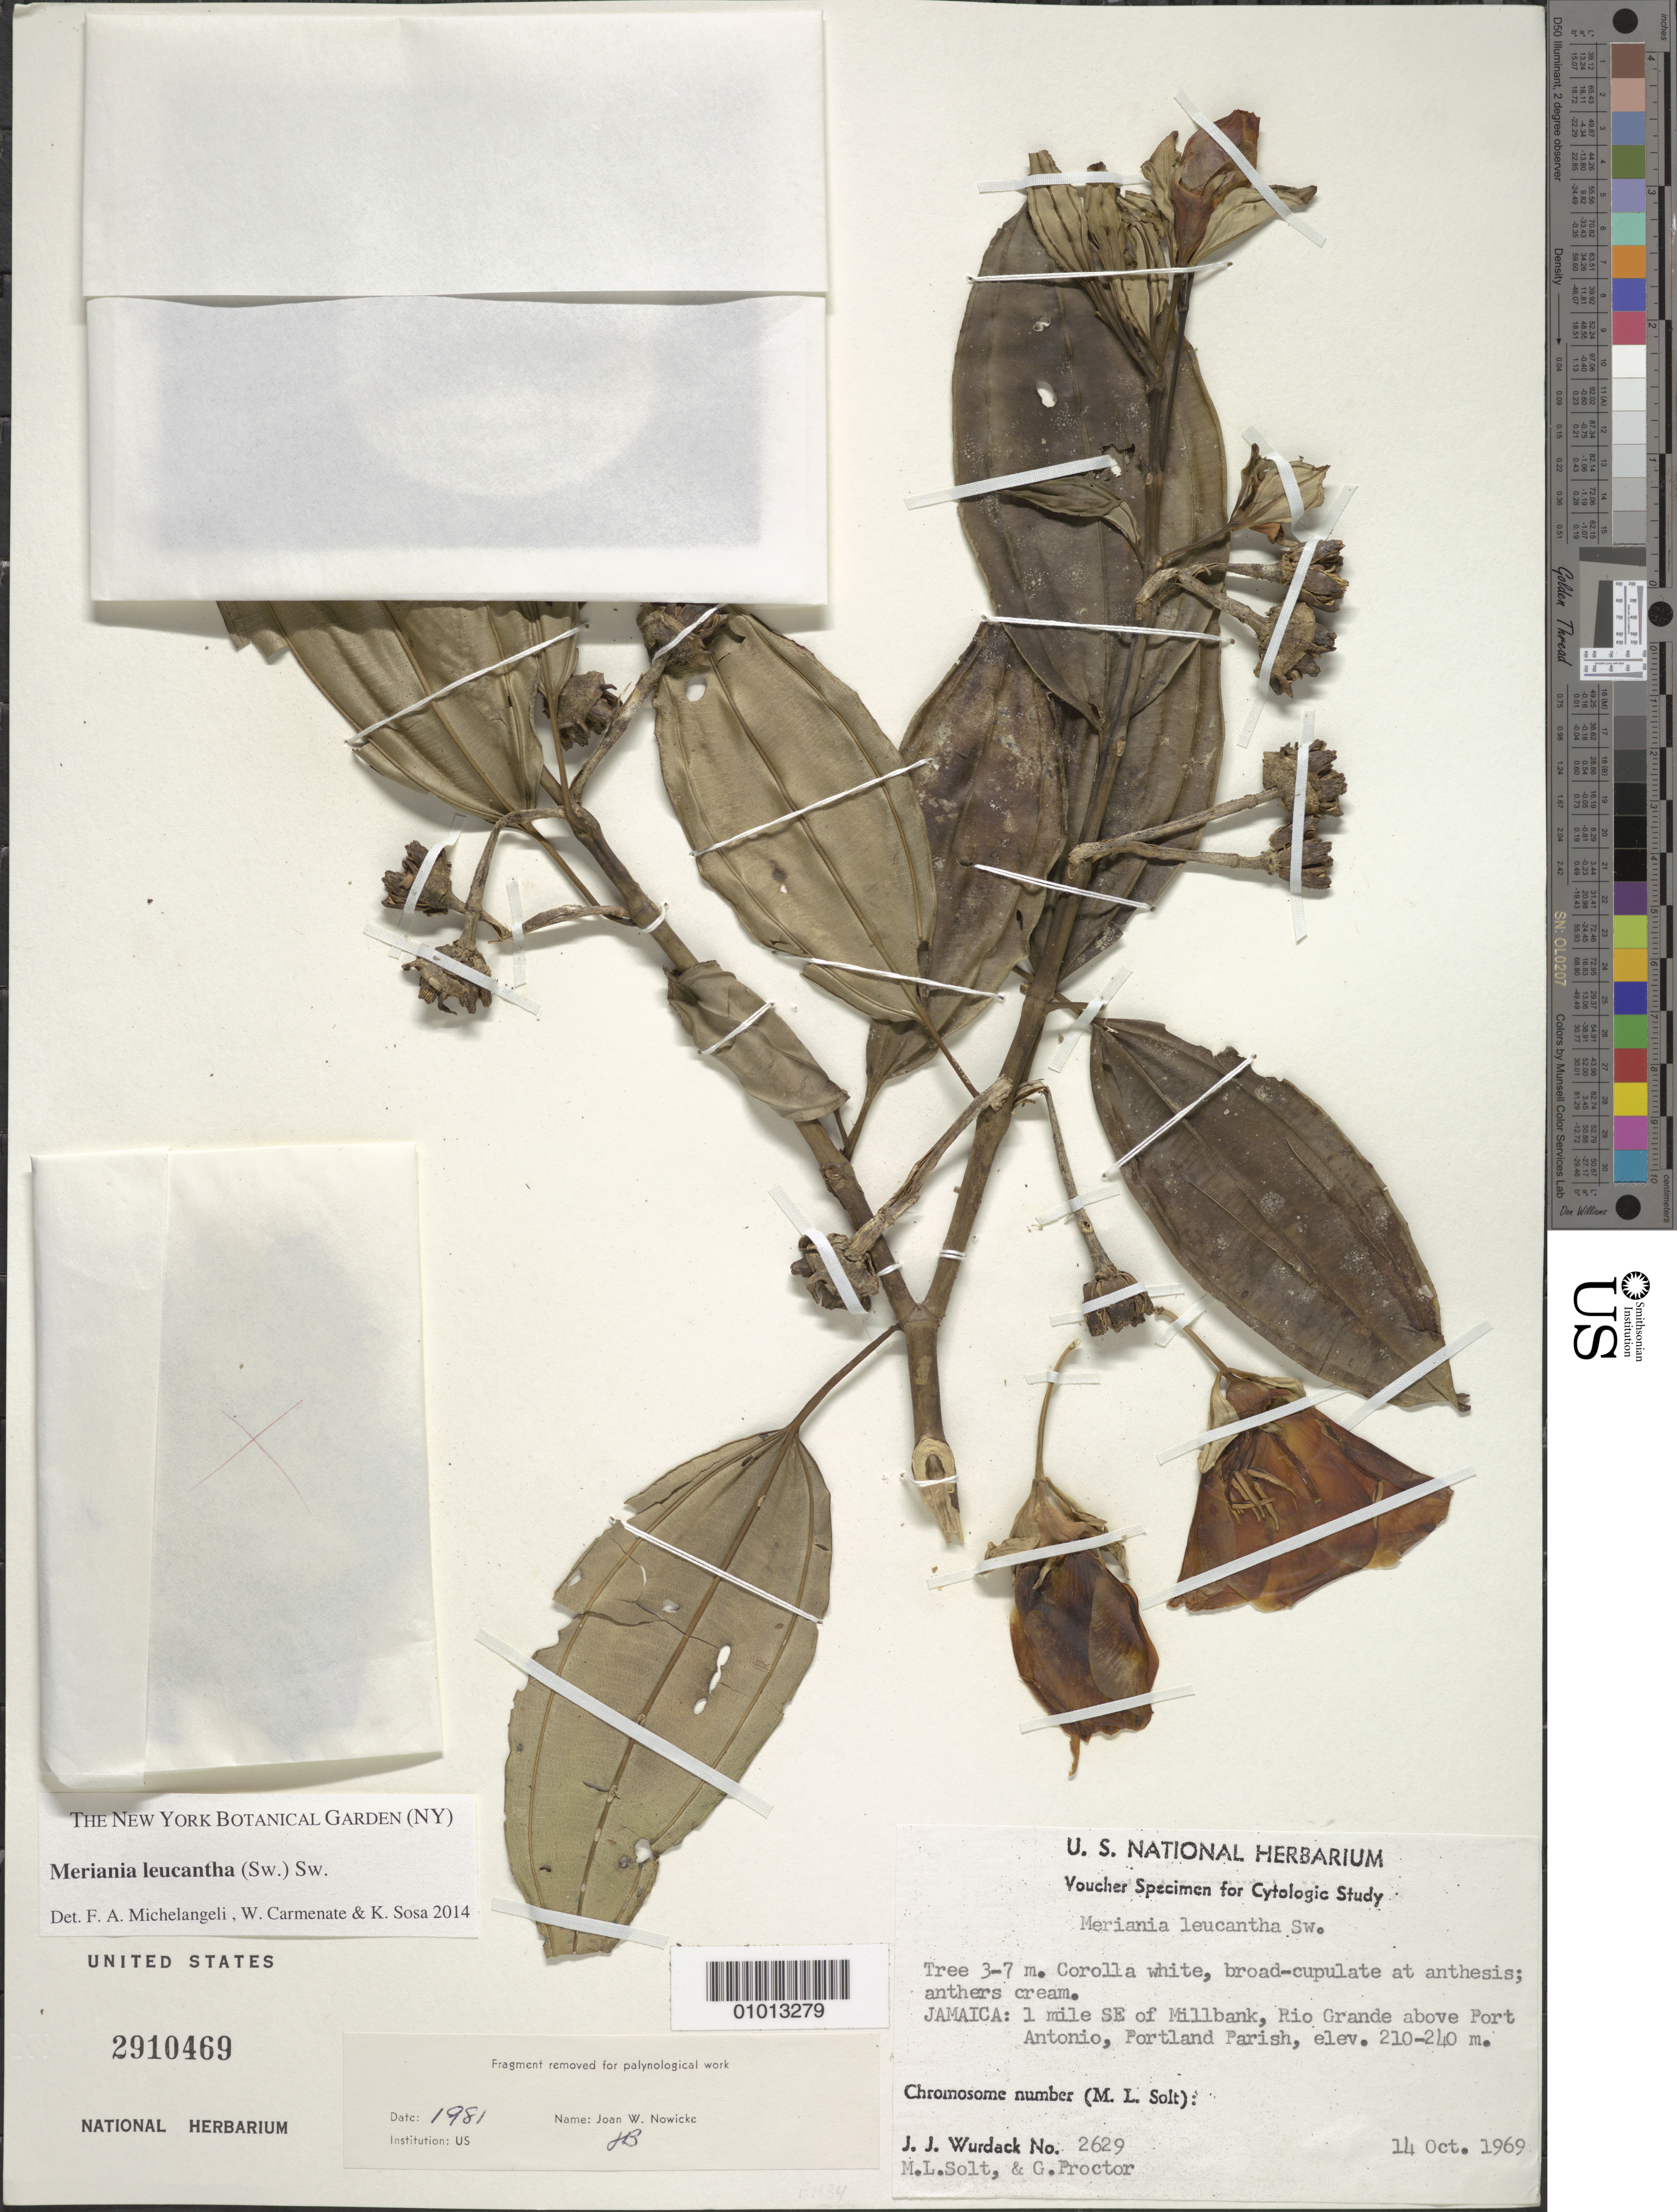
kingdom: Plantae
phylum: Tracheophyta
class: Magnoliopsida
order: Myrtales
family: Melastomataceae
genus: Meriania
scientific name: Meriania leucantha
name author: Sw.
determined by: Michelangeli, F. A.; Carmenate, W.; Sosa, K.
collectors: J. J. Wurdack, M. Solt & G. R. Proctor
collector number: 2629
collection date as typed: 14 Oct 1969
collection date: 1969-10-14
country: Jamaica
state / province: Portland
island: Jamaica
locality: Millbank, 1 mile SE; Río Grande above Port Antonio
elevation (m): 210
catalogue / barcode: US 2910469